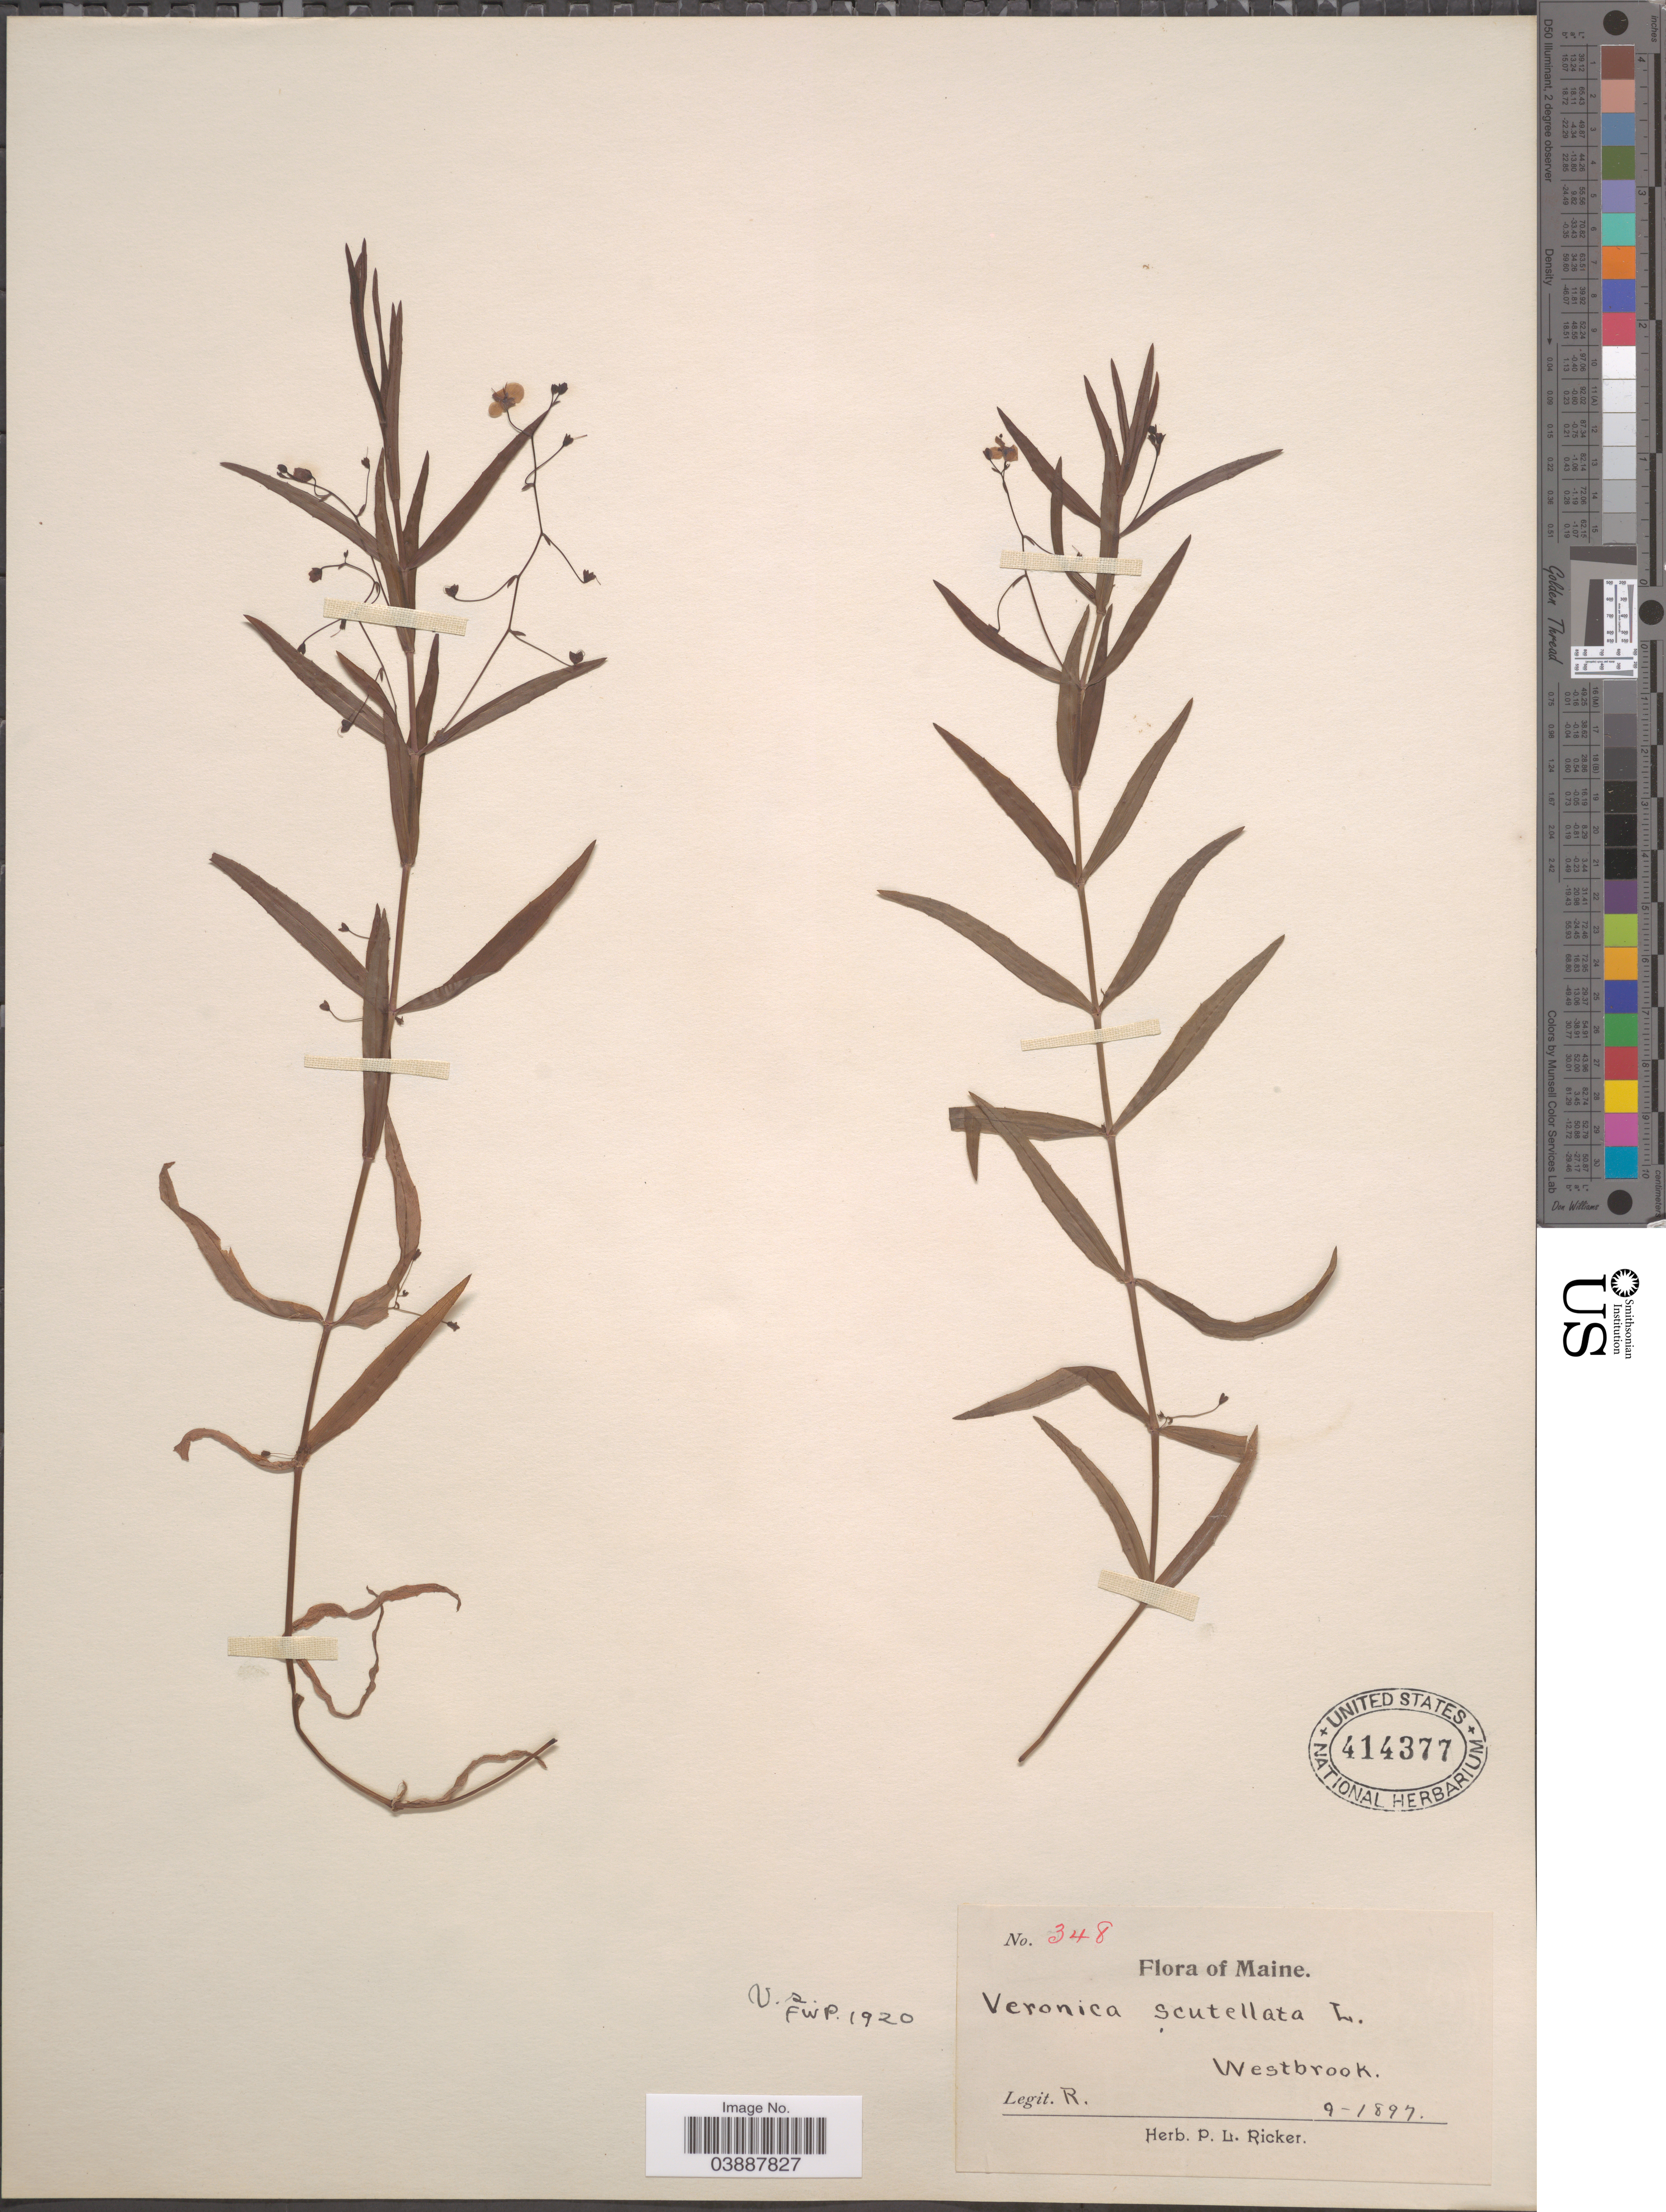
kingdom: Plantae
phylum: Tracheophyta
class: Magnoliopsida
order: Lamiales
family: Plantaginaceae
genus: Veronica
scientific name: Veronica scutellata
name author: L.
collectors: P. Ricker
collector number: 348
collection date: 1897-09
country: United States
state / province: Maine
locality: Westbrook.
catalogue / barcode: US 414377